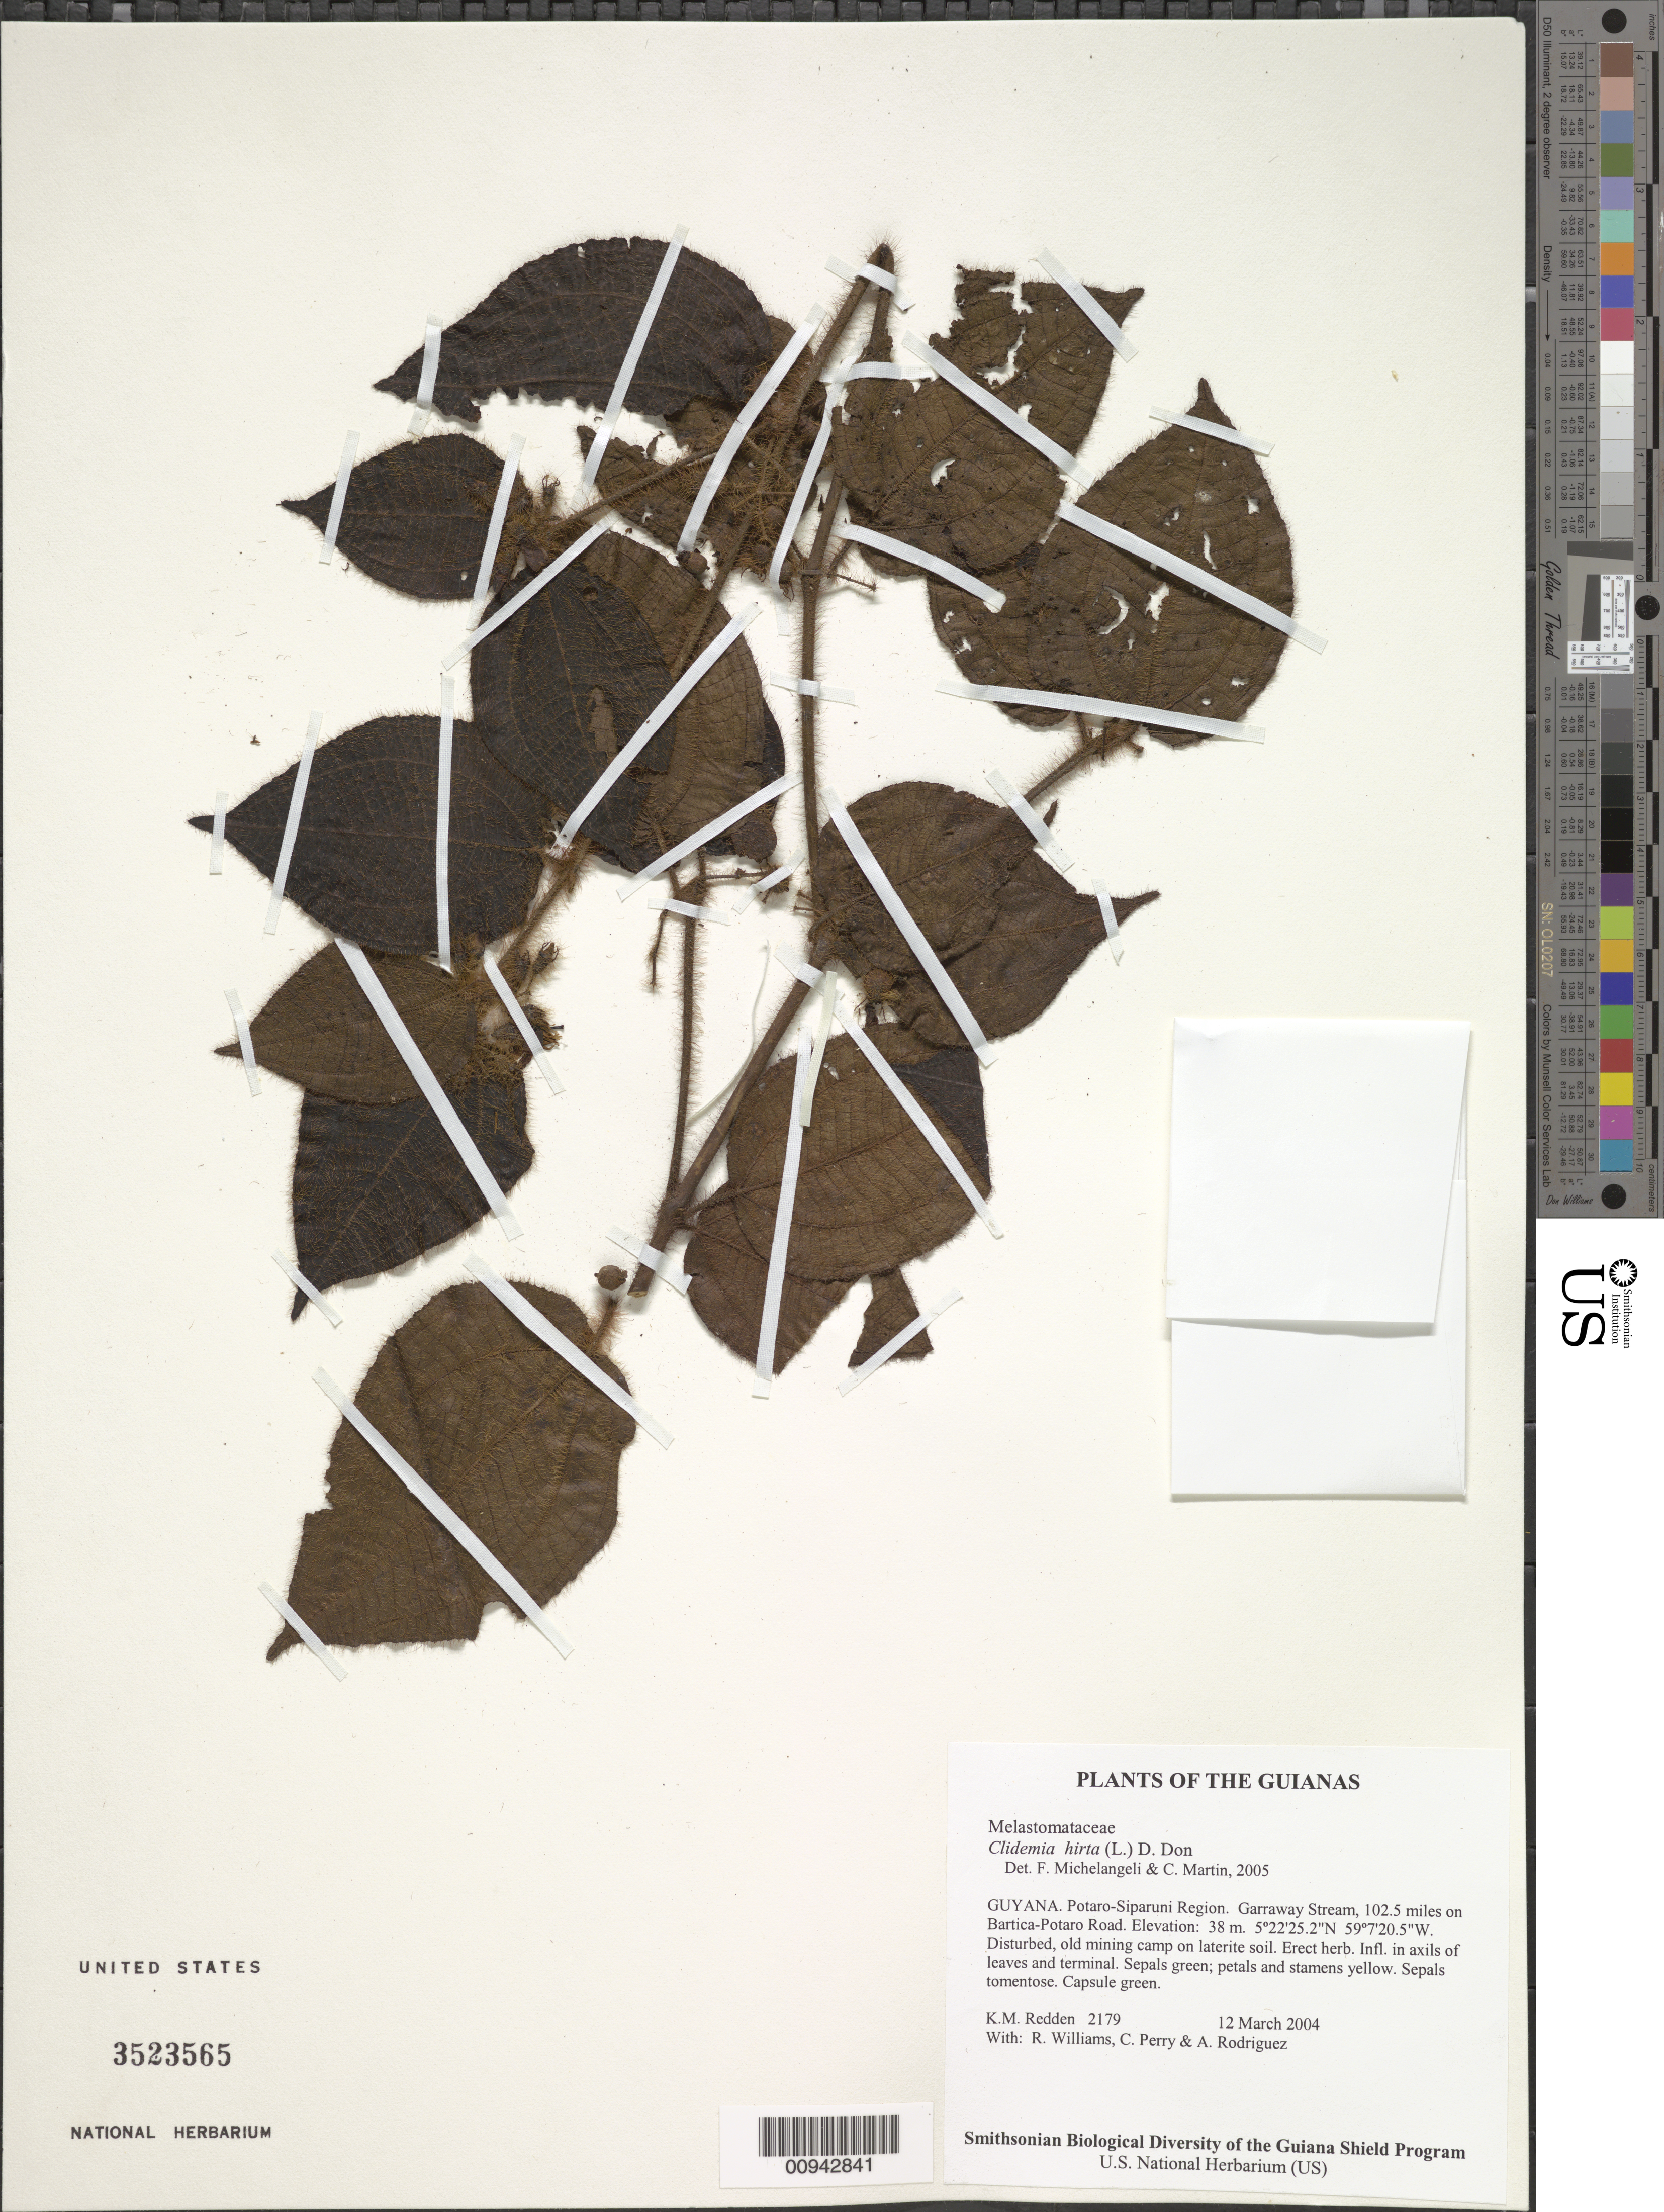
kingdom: Plantae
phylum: Tracheophyta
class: Magnoliopsida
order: Myrtales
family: Melastomataceae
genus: Clidemia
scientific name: Clidemia hirta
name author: (L.) D. Don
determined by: Michelangeli, F. A.; Martin, C.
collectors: K. M. Redden, R. Williams, C. Perry & A. Rodriguez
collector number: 2179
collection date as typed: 12 March 2004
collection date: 2004-03-12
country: Guyana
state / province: Potaro-Siparuni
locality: Garraway Stream, 102.5 miles on Bartica-Potaro Road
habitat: Disturbed, old mining camp on laterite soil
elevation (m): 38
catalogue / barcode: US 3523565